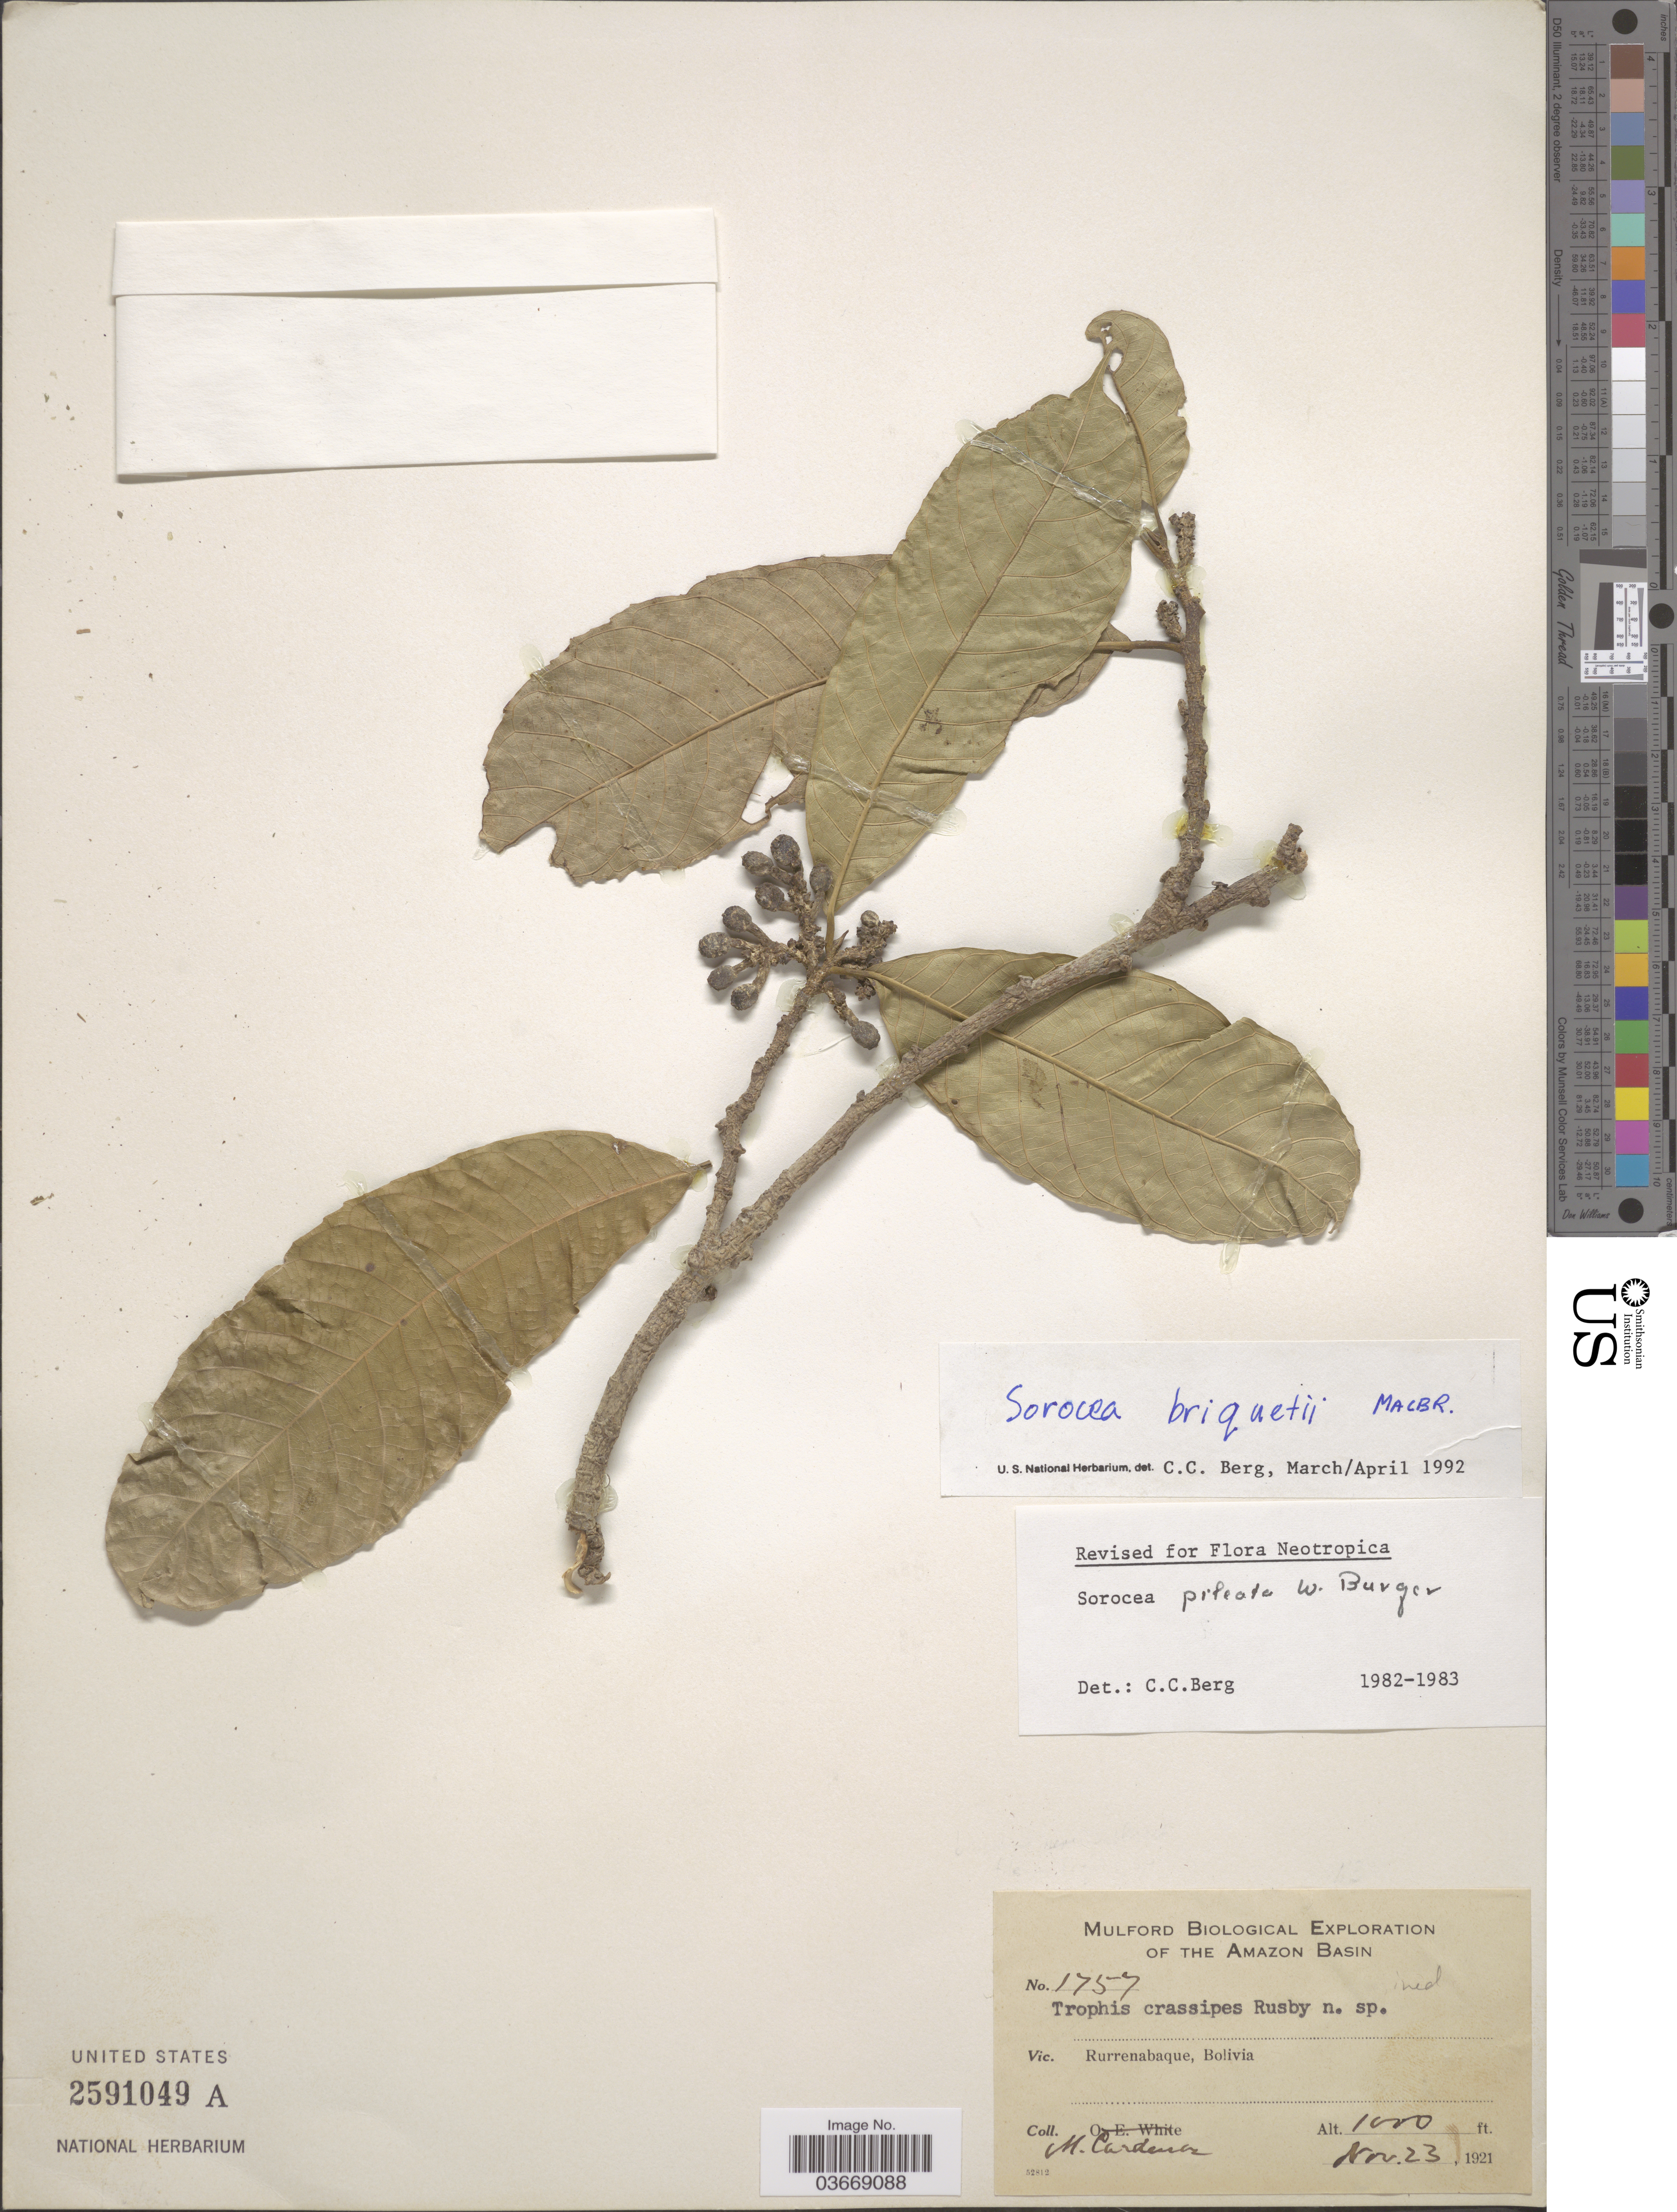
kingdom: Plantae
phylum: Tracheophyta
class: Magnoliopsida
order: Rosales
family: Moraceae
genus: Sorocea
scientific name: Sorocea briquetii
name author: J.F. Macbr.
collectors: M. Cárdenas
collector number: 1757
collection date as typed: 11-23-1921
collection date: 1921-11-23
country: Bolivia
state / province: Beni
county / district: José Ballivián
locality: Rurrenabaque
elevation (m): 305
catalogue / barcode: US 2591049A